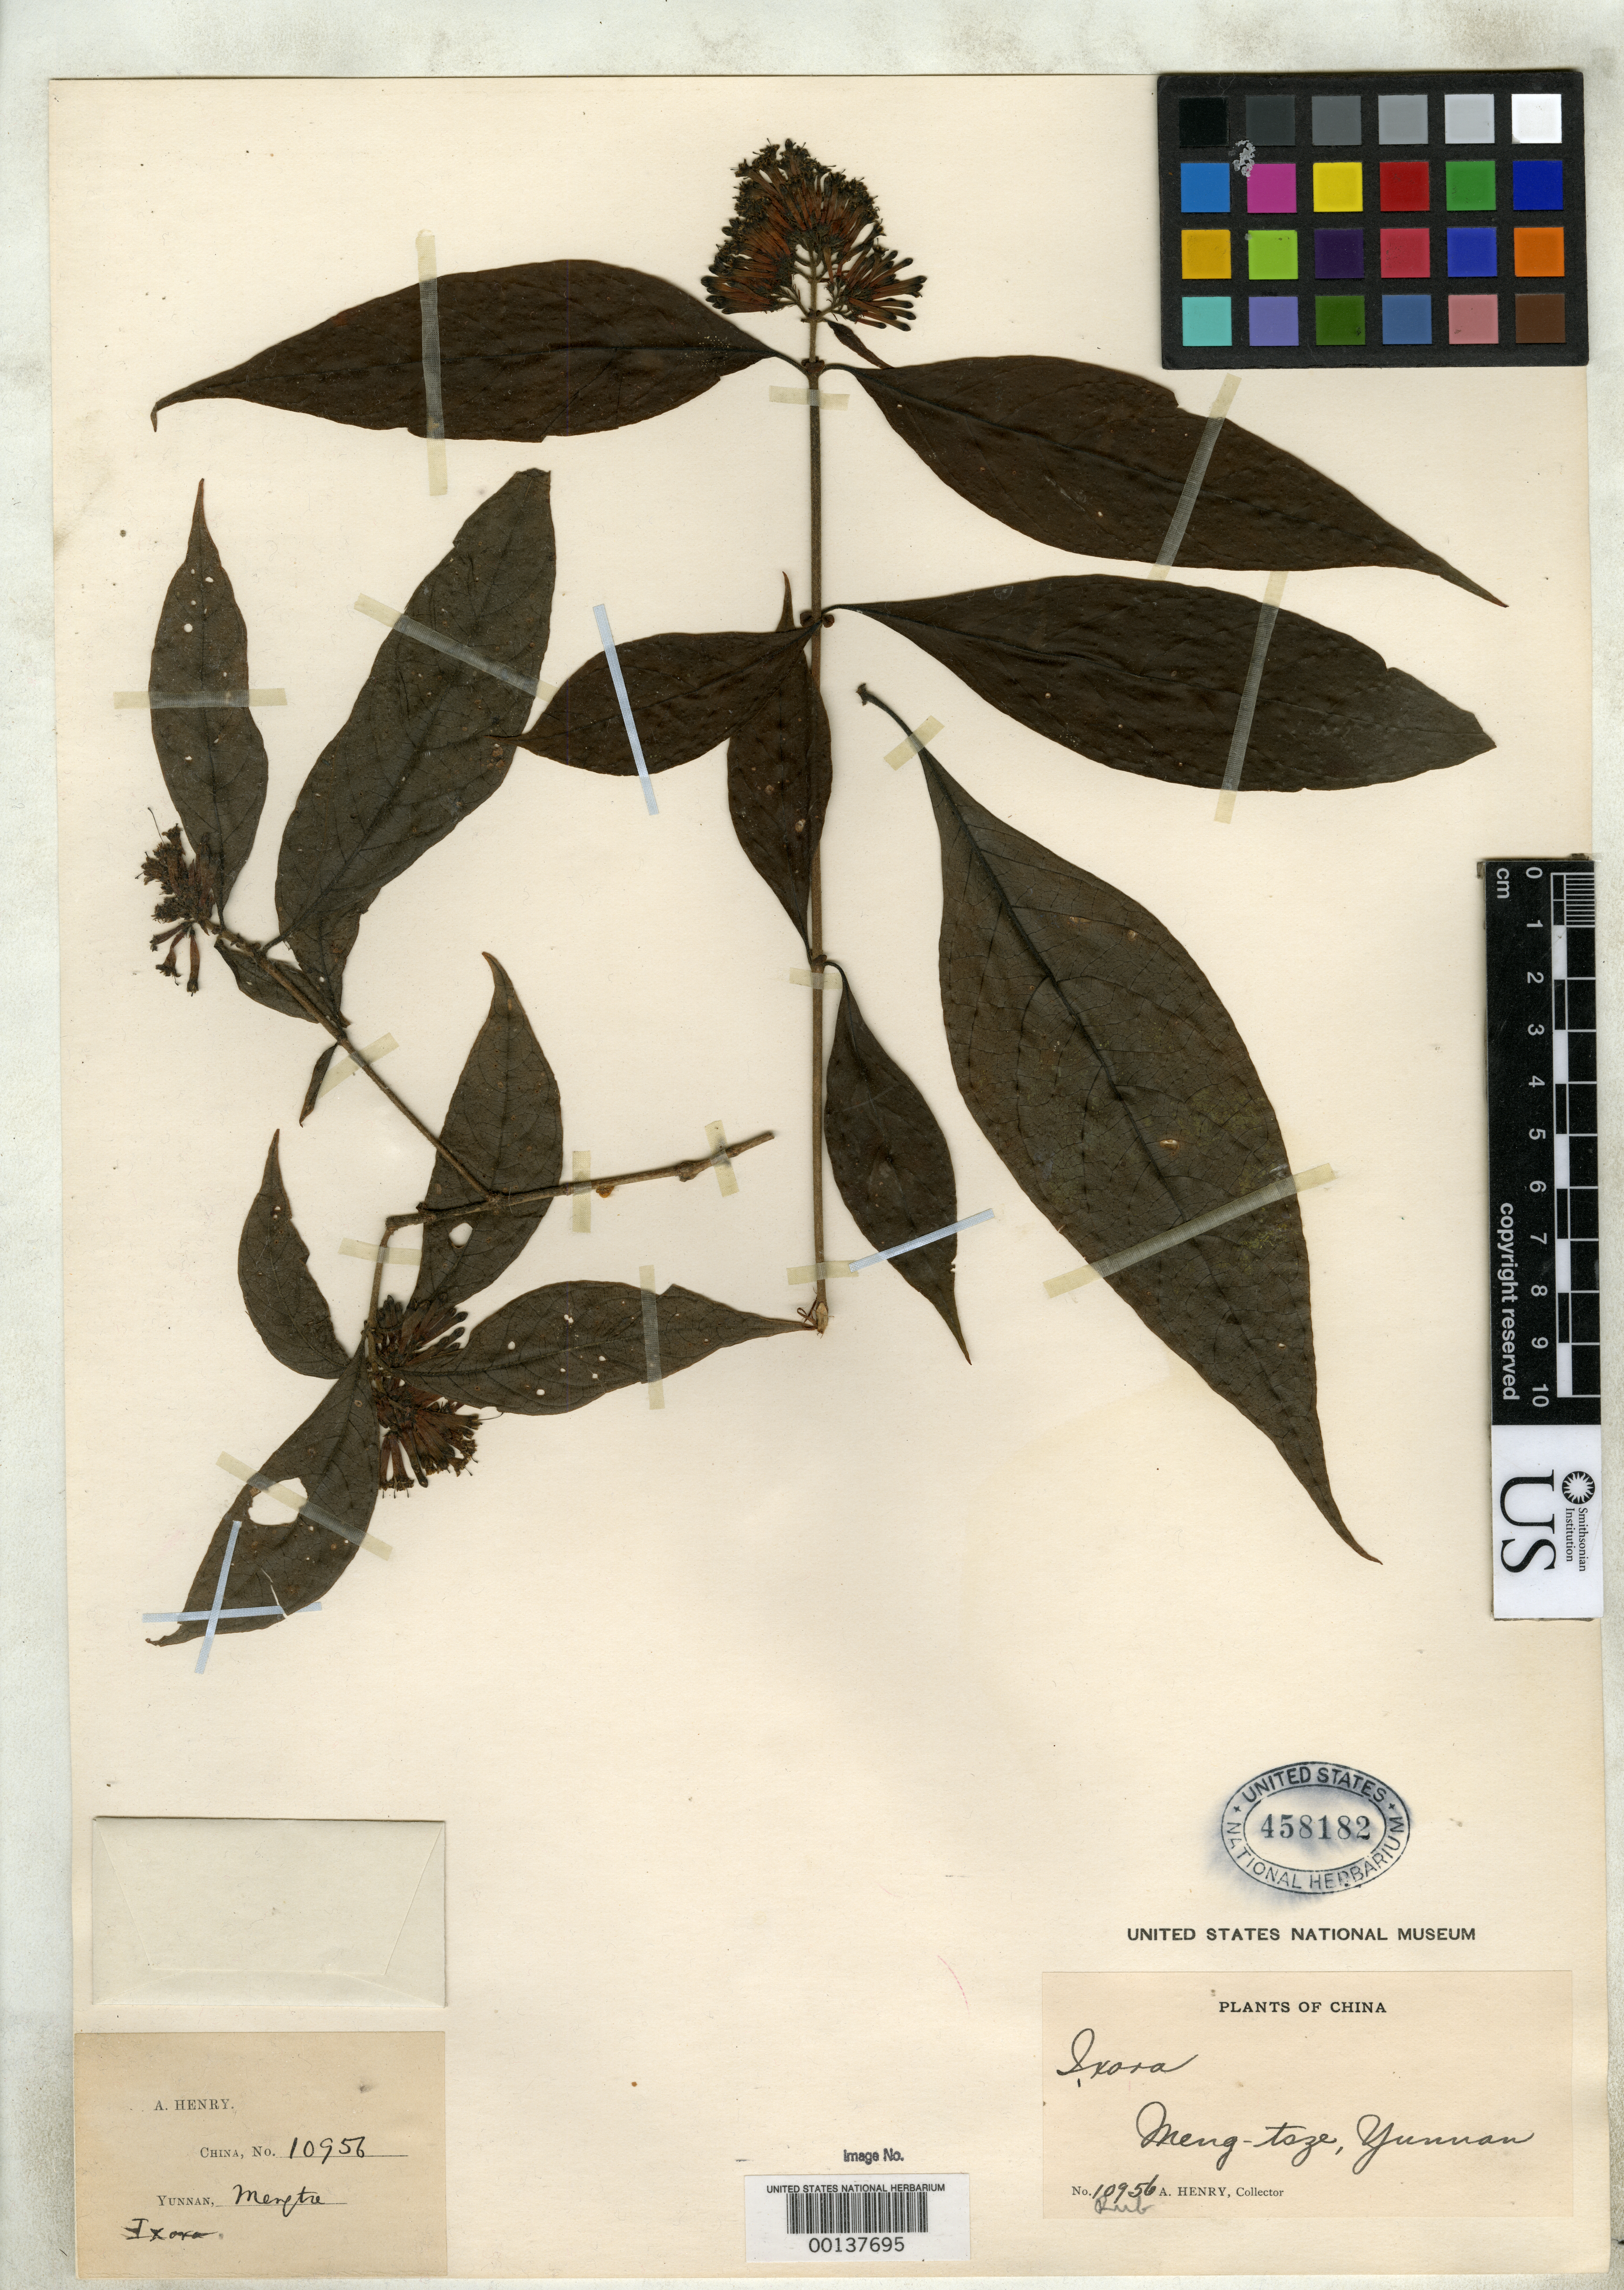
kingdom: Plantae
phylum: Tracheophyta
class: Magnoliopsida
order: Gentianales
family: Rubiaceae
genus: Wendlandia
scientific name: Wendlandia bouvardioides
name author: Hutch. in Sarg.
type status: Isotype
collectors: A. Henry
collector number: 10956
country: China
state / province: Yunnan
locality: Mengtze [Meng-tsze]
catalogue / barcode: US 458182